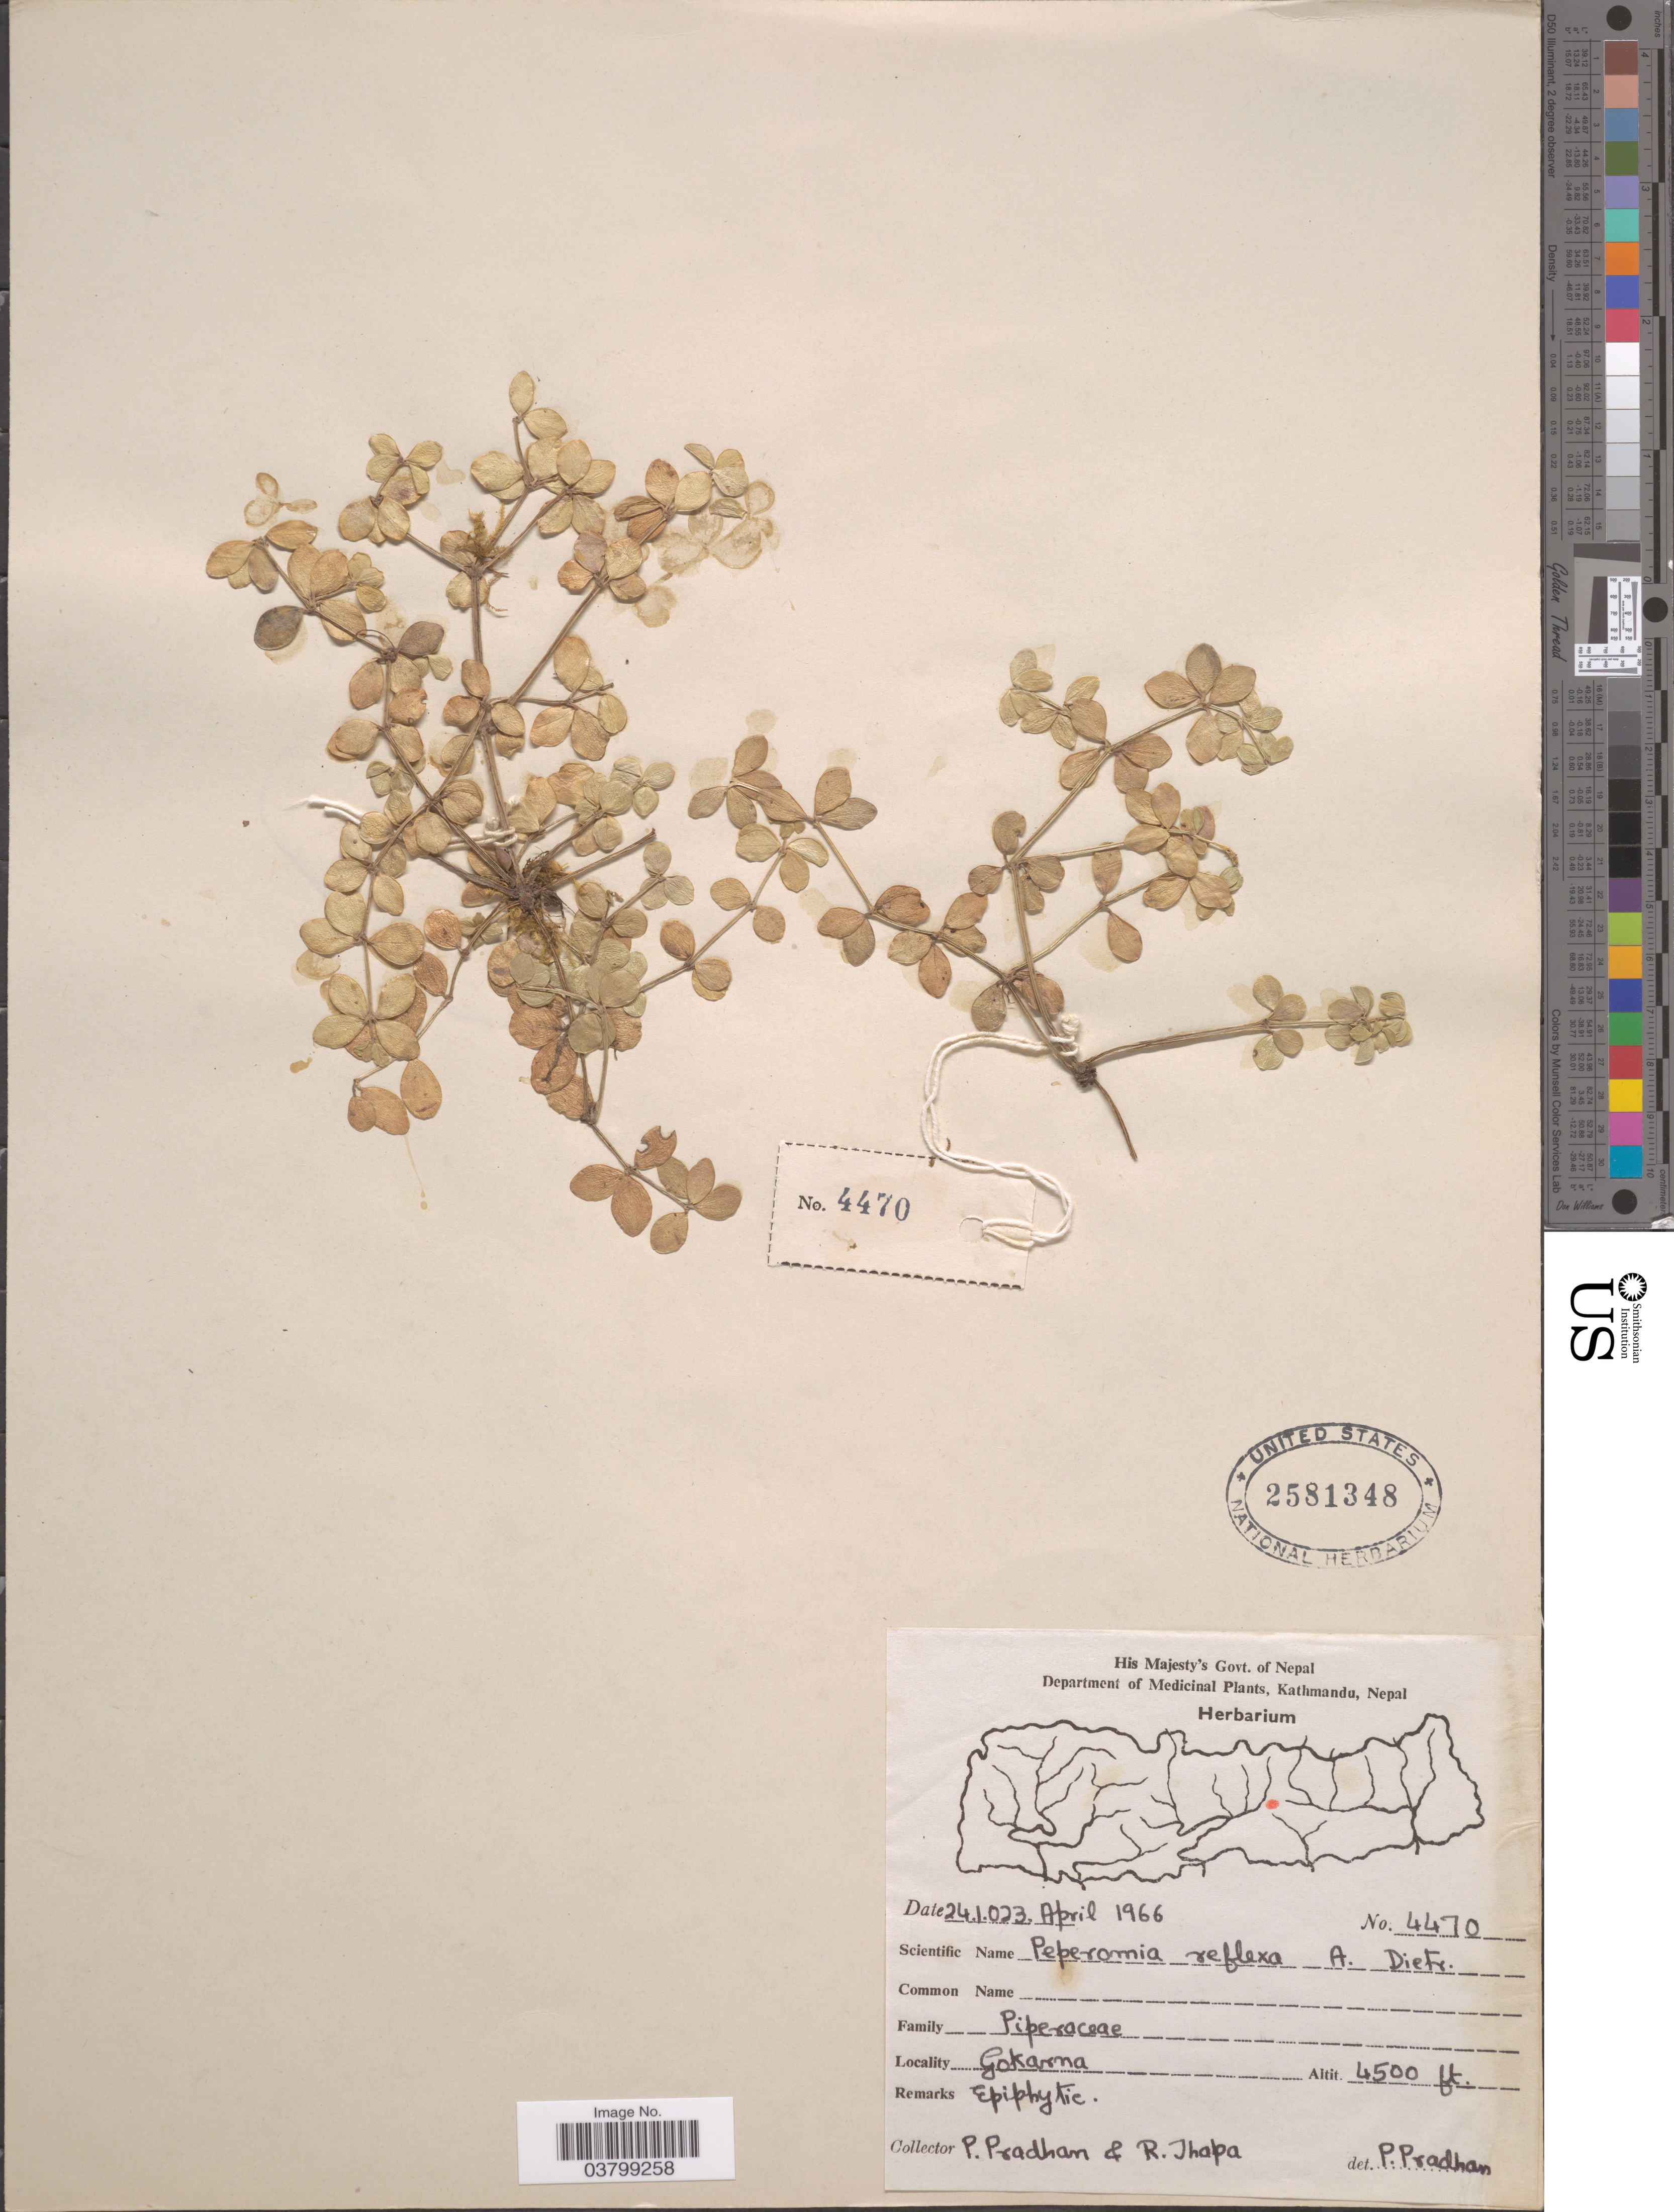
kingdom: Plantae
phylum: Tracheophyta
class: Magnoliopsida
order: Piperales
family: Piperaceae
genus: Peperomia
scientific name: Peperomia reflexa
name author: (L. f.) A. Dietr.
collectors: P. Pradhan & R. Thapa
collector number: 4470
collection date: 1966-04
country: Nepal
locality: Gokarna.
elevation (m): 1372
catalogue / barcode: US 2581348